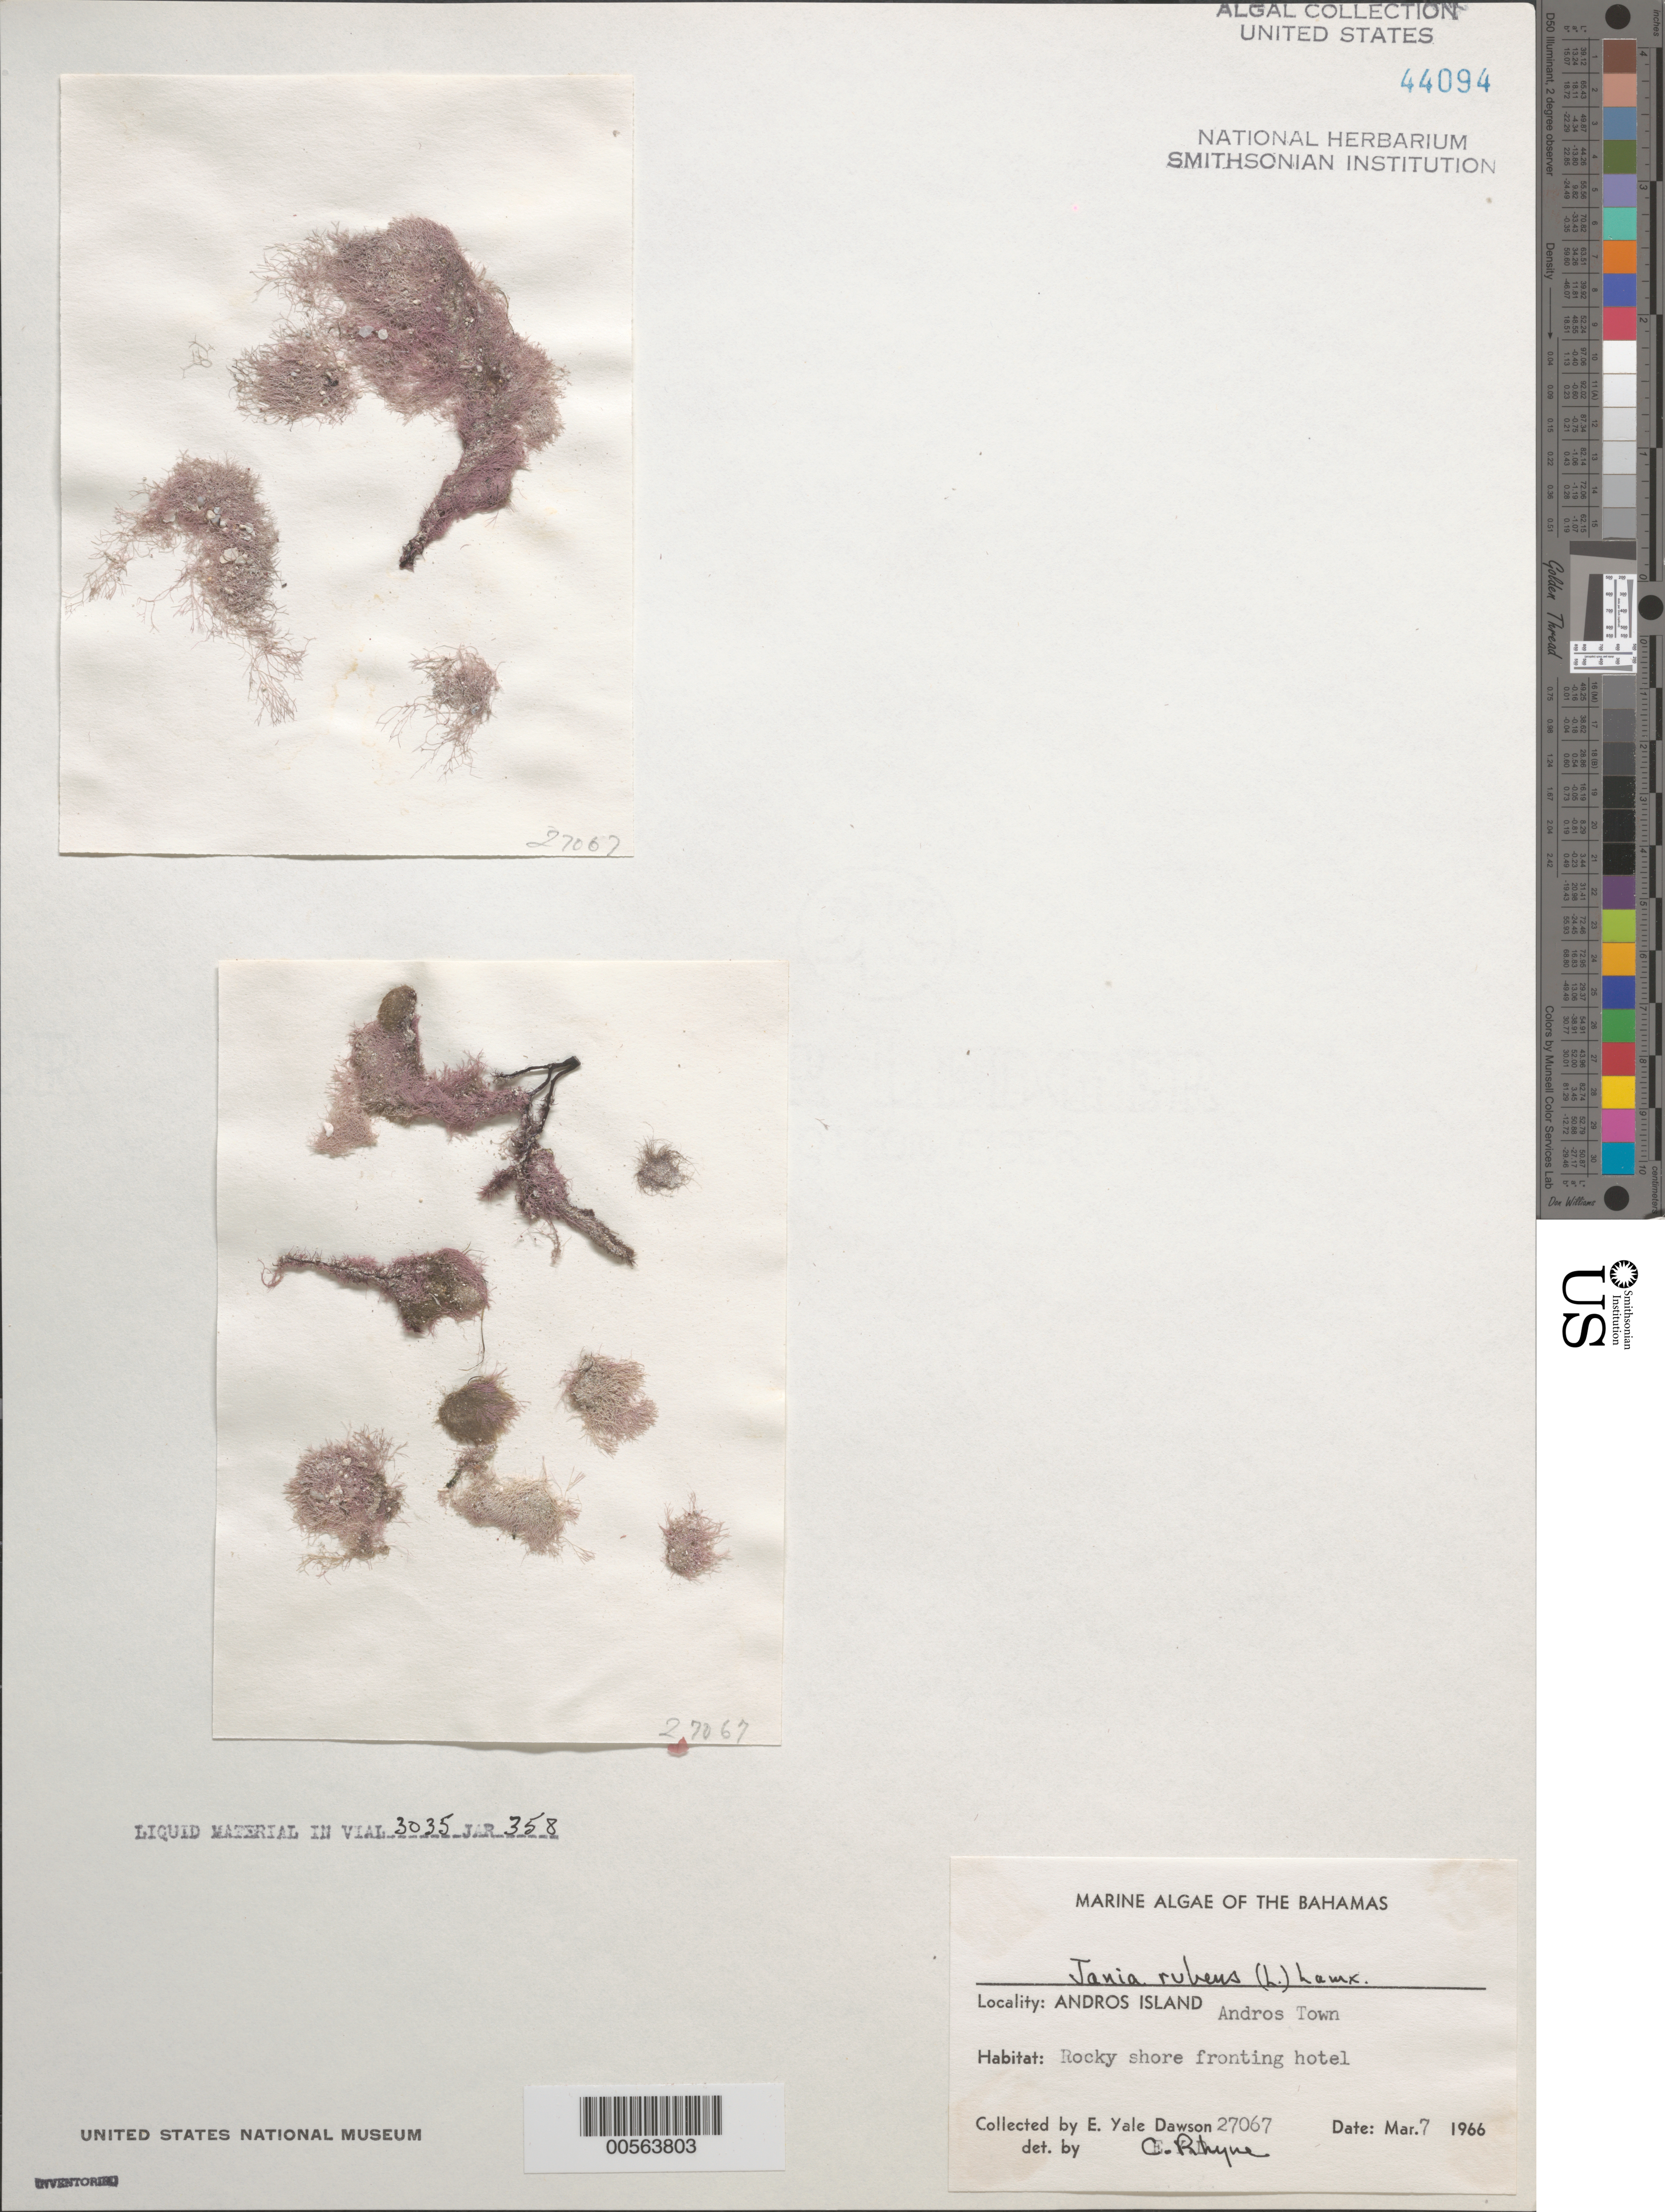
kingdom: Plantae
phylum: Rhodophyta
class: Florideophyceae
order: Corallinales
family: Corallinaceae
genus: Jania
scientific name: Jania rubens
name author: (L.) J.V.Lamouroux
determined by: Rhyne, C. F.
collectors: E. Y. Dawson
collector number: EYD 27067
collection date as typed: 07 Mar 1966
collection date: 1966-03-07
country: Bahamas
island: Andros Island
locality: Andros Town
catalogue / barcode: US 44094